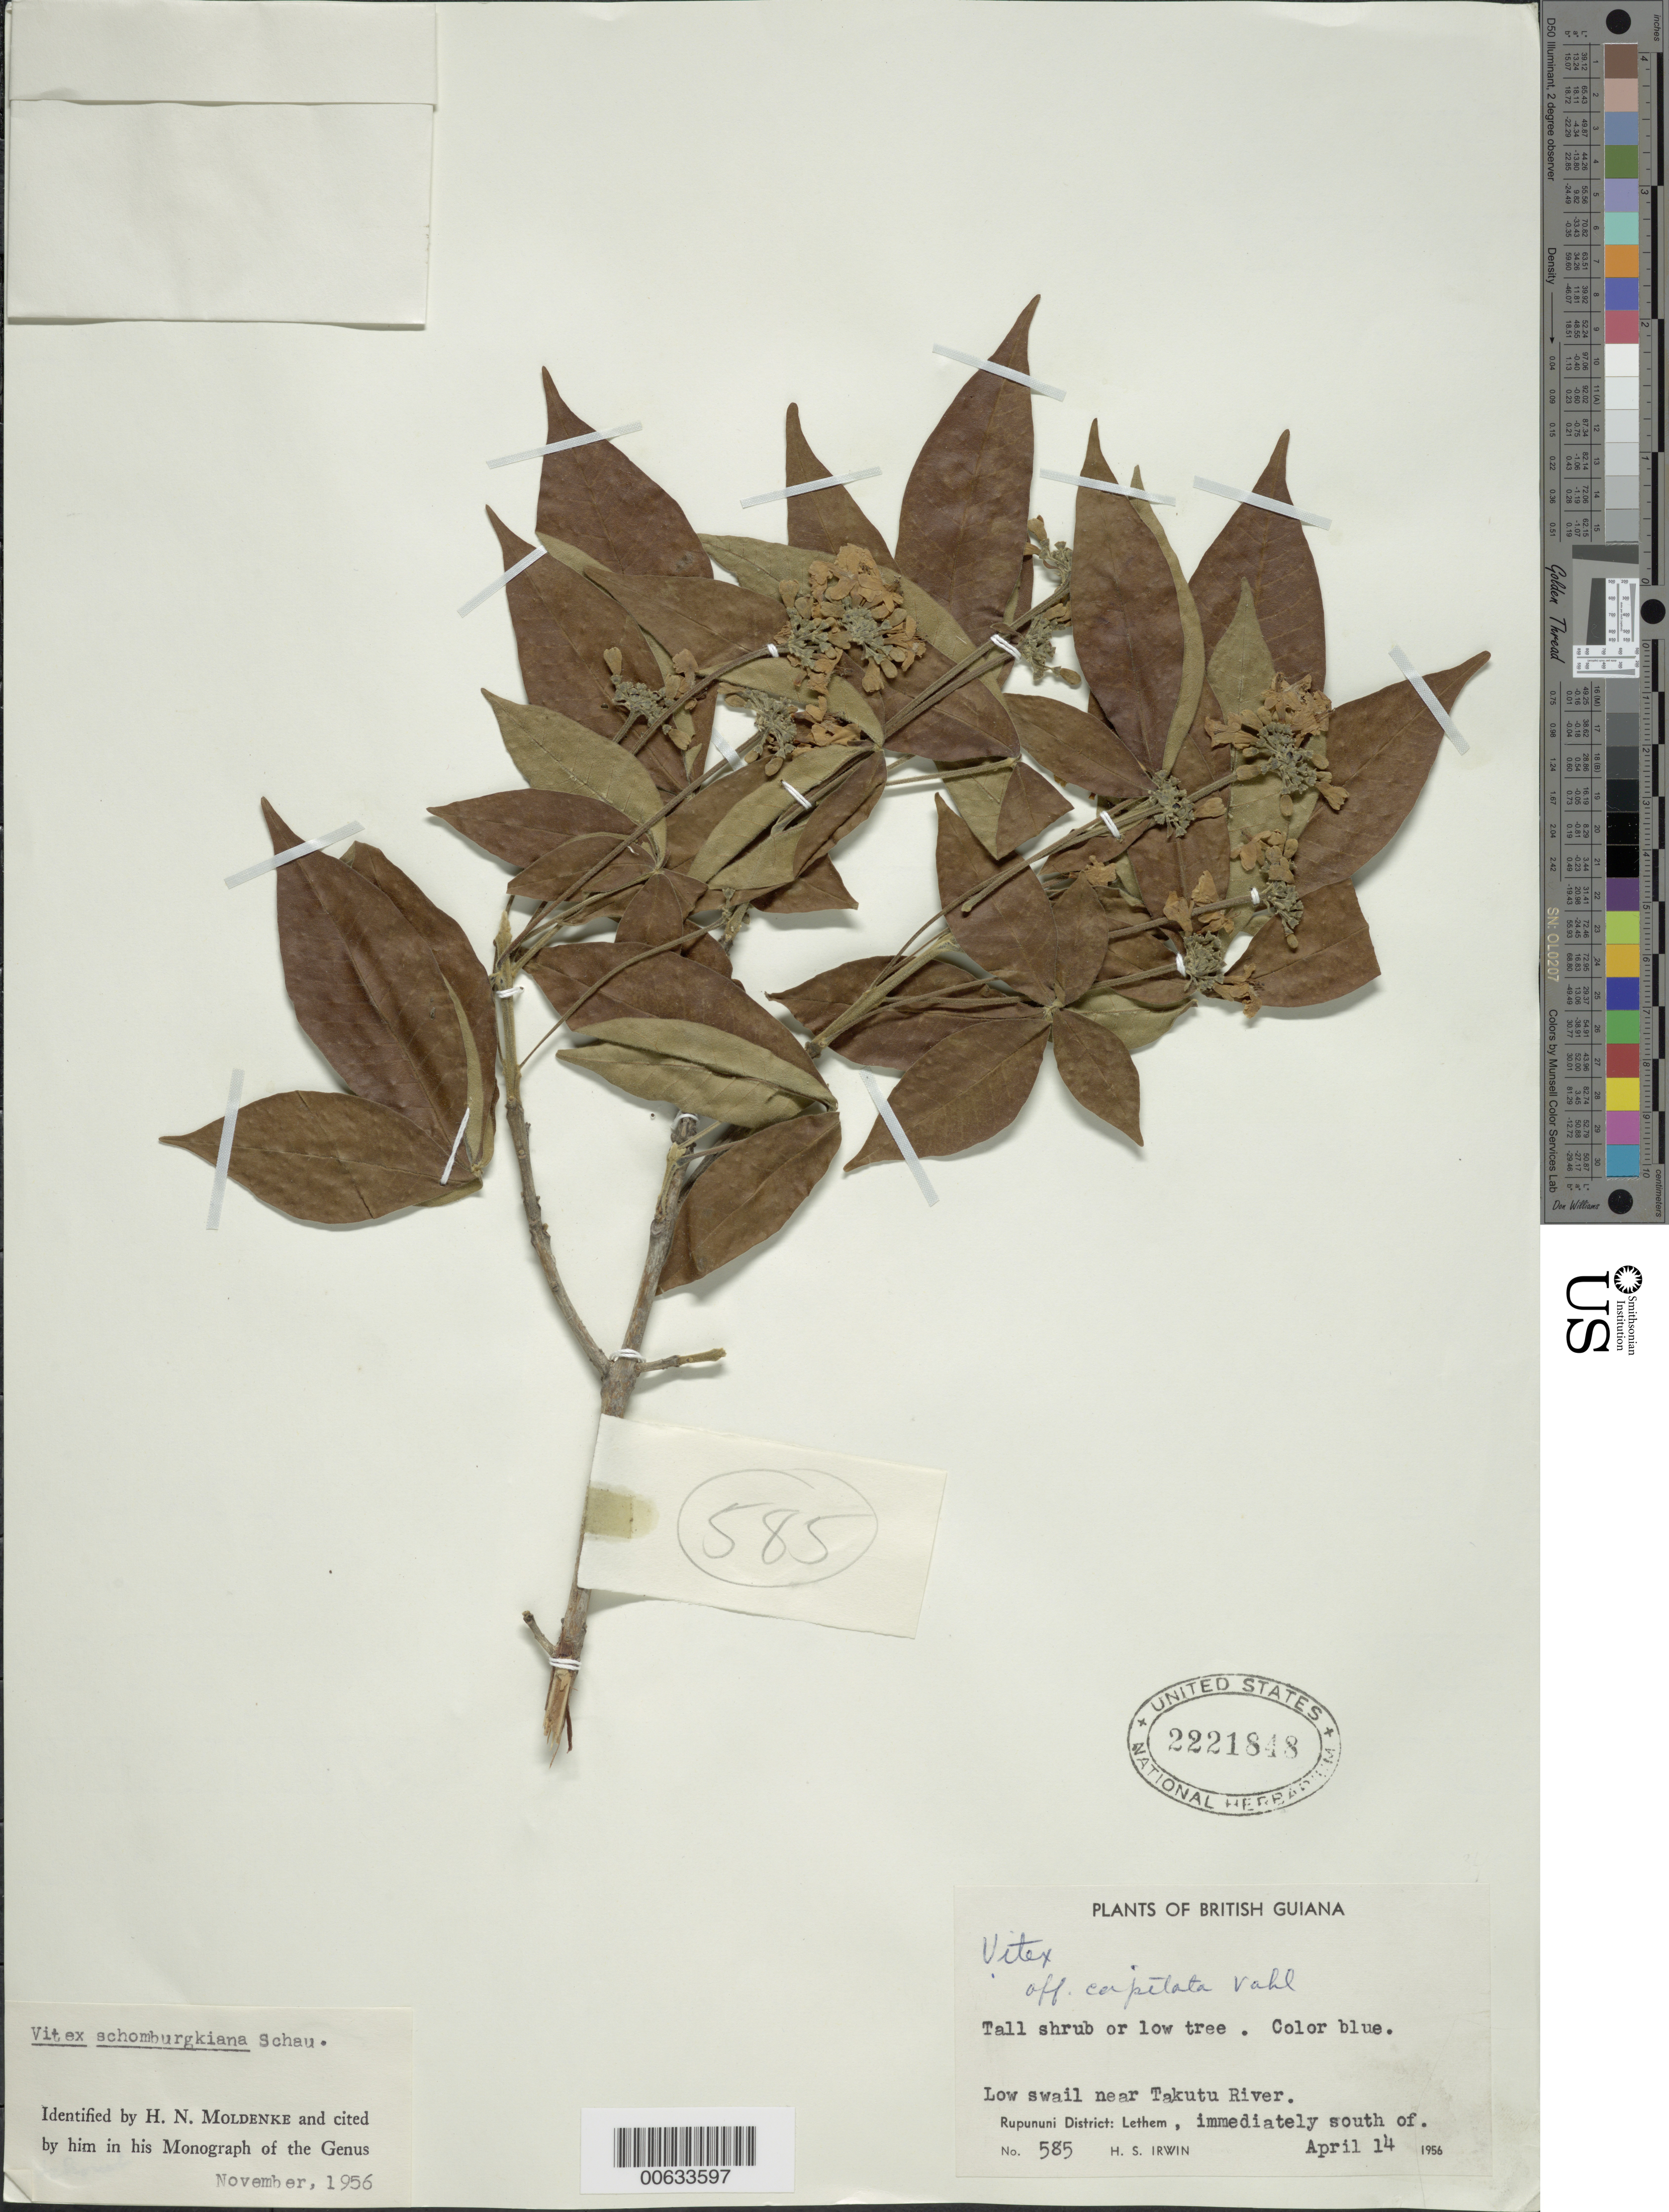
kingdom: Plantae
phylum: Tracheophyta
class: Magnoliopsida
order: Lamiales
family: Lamiaceae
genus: Vitex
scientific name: Vitex schomburgkiana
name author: Schauer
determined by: Moldenke, H. N.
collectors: H. Irwin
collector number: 585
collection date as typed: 14-Apr-56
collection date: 1956-04-14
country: Guyana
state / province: U. Takutu-U. Essequibo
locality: Rupununi Dist., immediately south of Lethem, near Takutu River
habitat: Low swail near Takutu R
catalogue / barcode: US 2221848